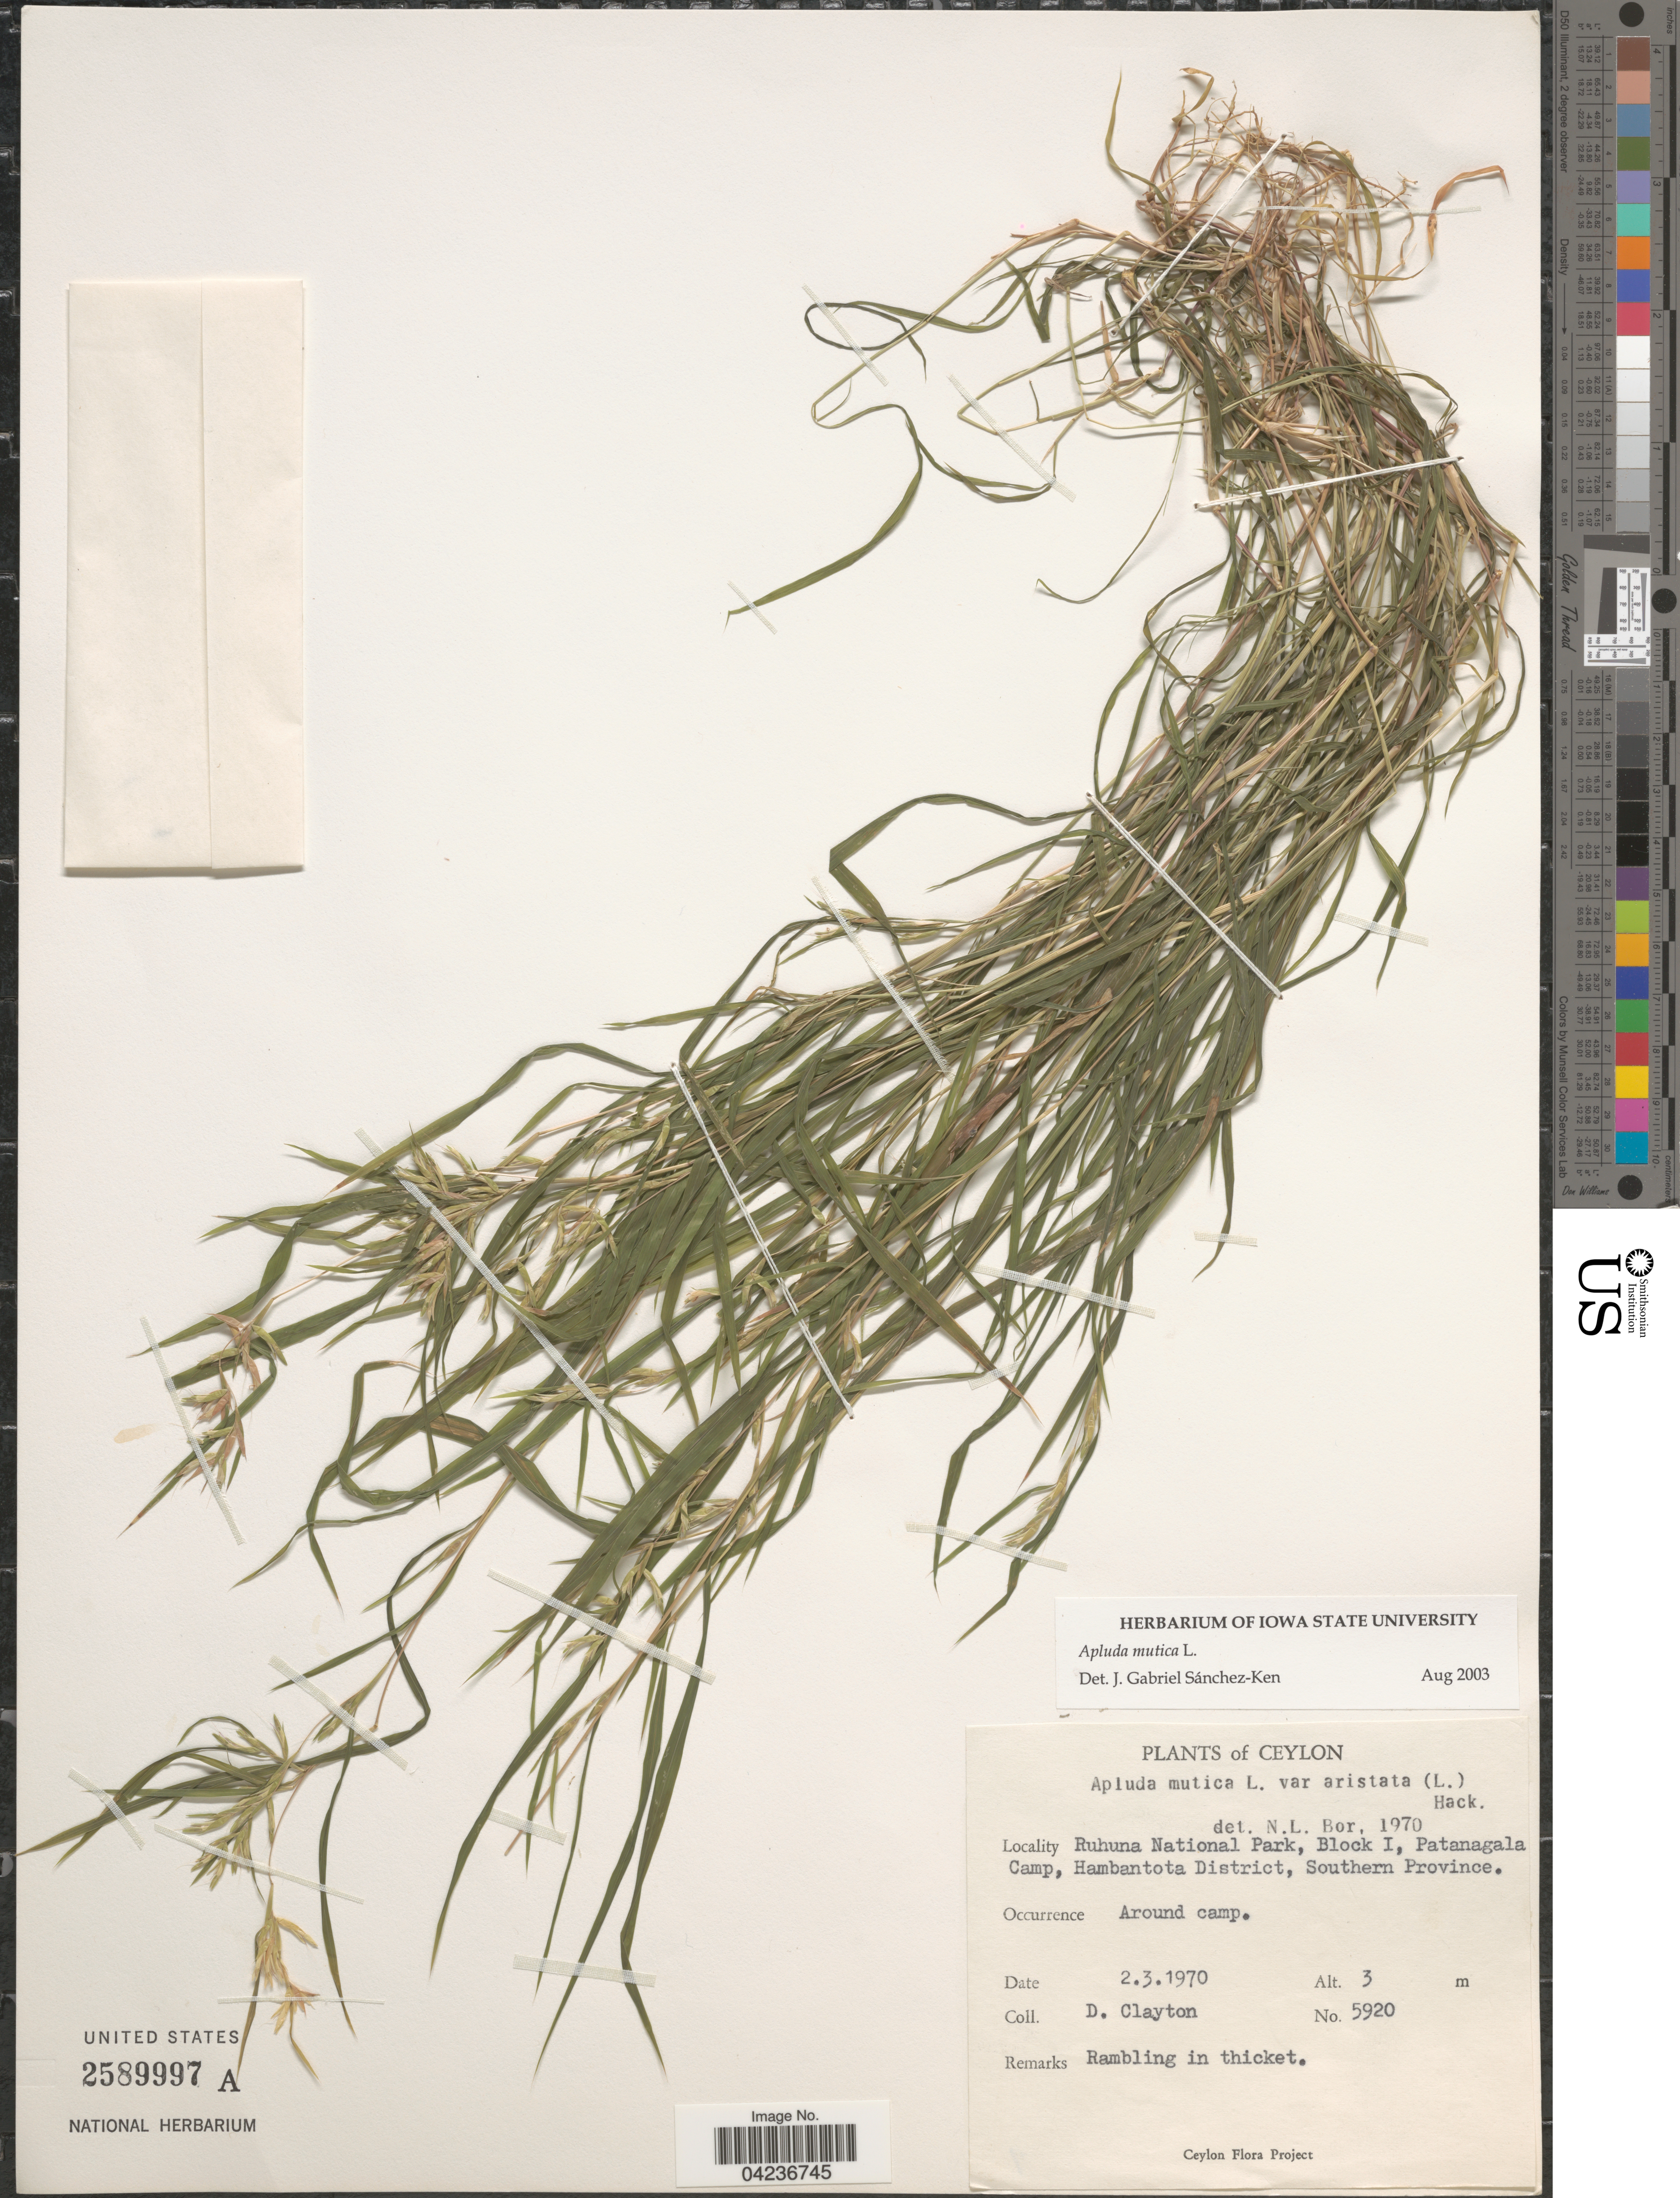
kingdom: Plantae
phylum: Tracheophyta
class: Liliopsida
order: Poales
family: Poaceae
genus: Apluda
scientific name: Apluda mutica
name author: L.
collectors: D. Clayton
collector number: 5920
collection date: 1970-03-02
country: Sri Lanka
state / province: Southern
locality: Ceylon. Ruhuna National Park, Block I, Patanagala Camp, Hambantota District.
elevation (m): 3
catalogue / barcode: US 2589997A